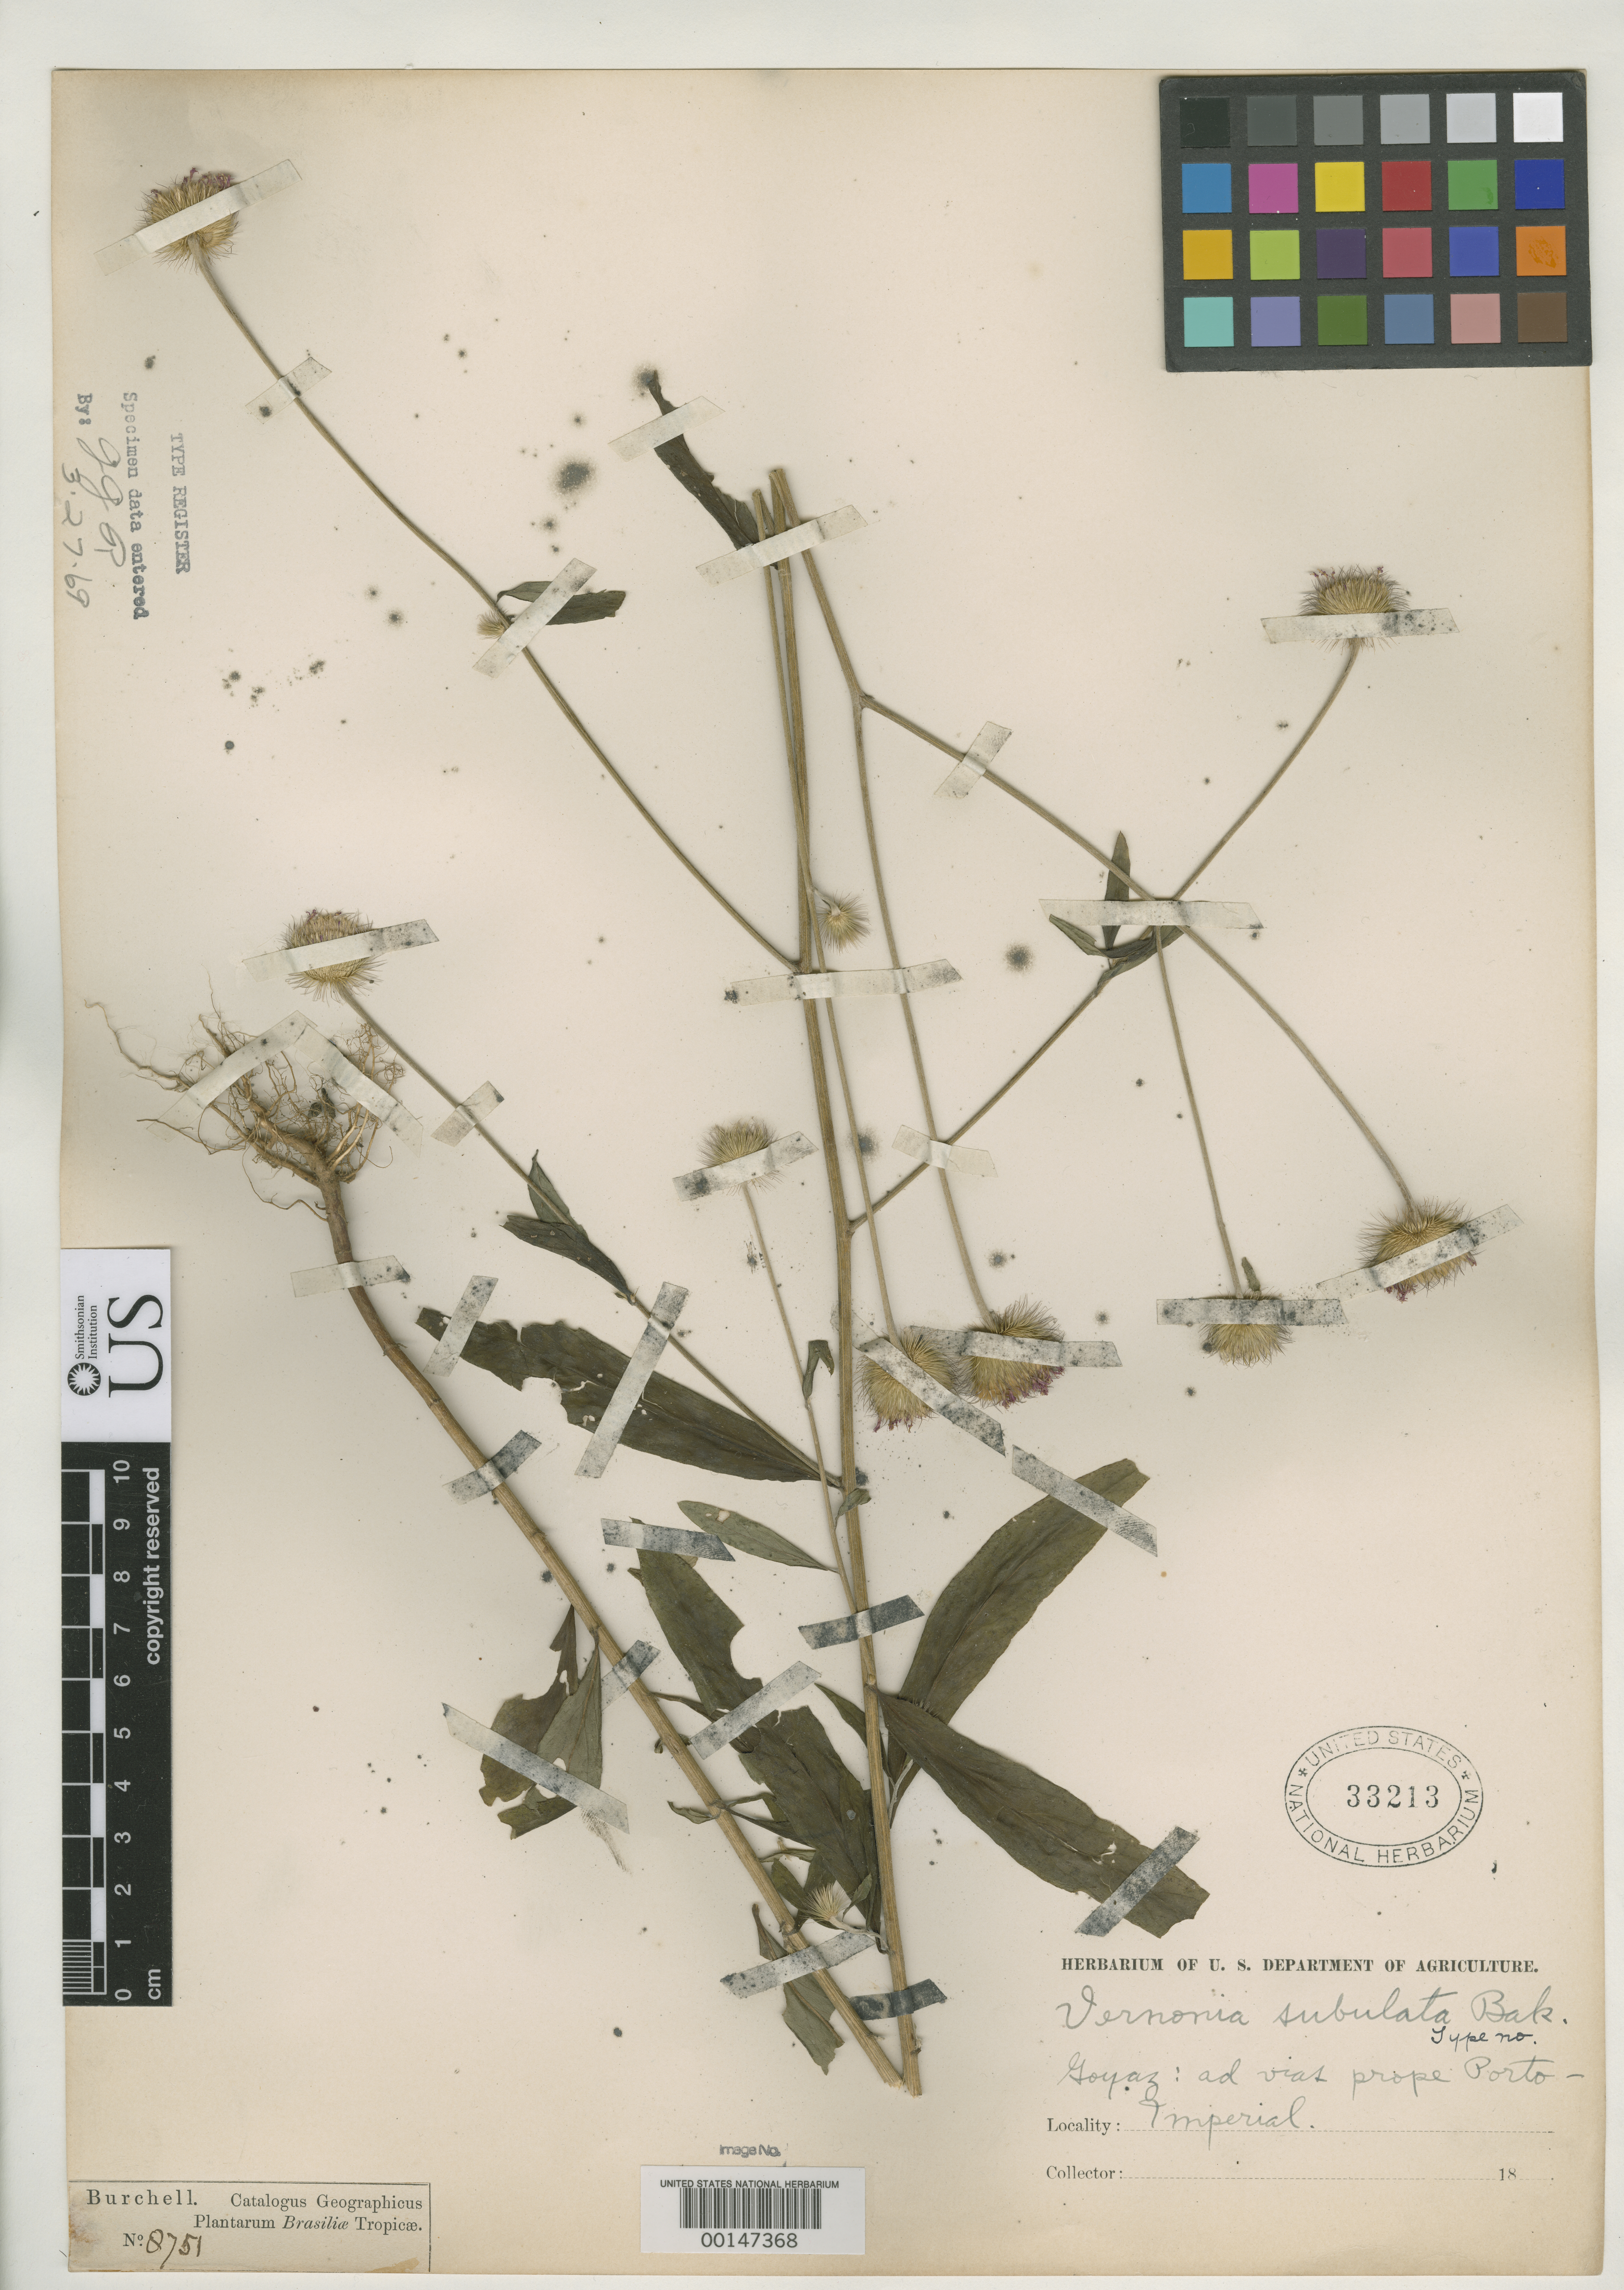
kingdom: Plantae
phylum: Tracheophyta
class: Magnoliopsida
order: Asterales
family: Asteraceae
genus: Vernonia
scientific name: Vernonia subulata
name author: Baker in Mart.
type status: Type Collection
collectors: W. J. Burchell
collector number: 8751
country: Brazil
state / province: Goiás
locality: Near Porto Imperial.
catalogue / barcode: US 33213